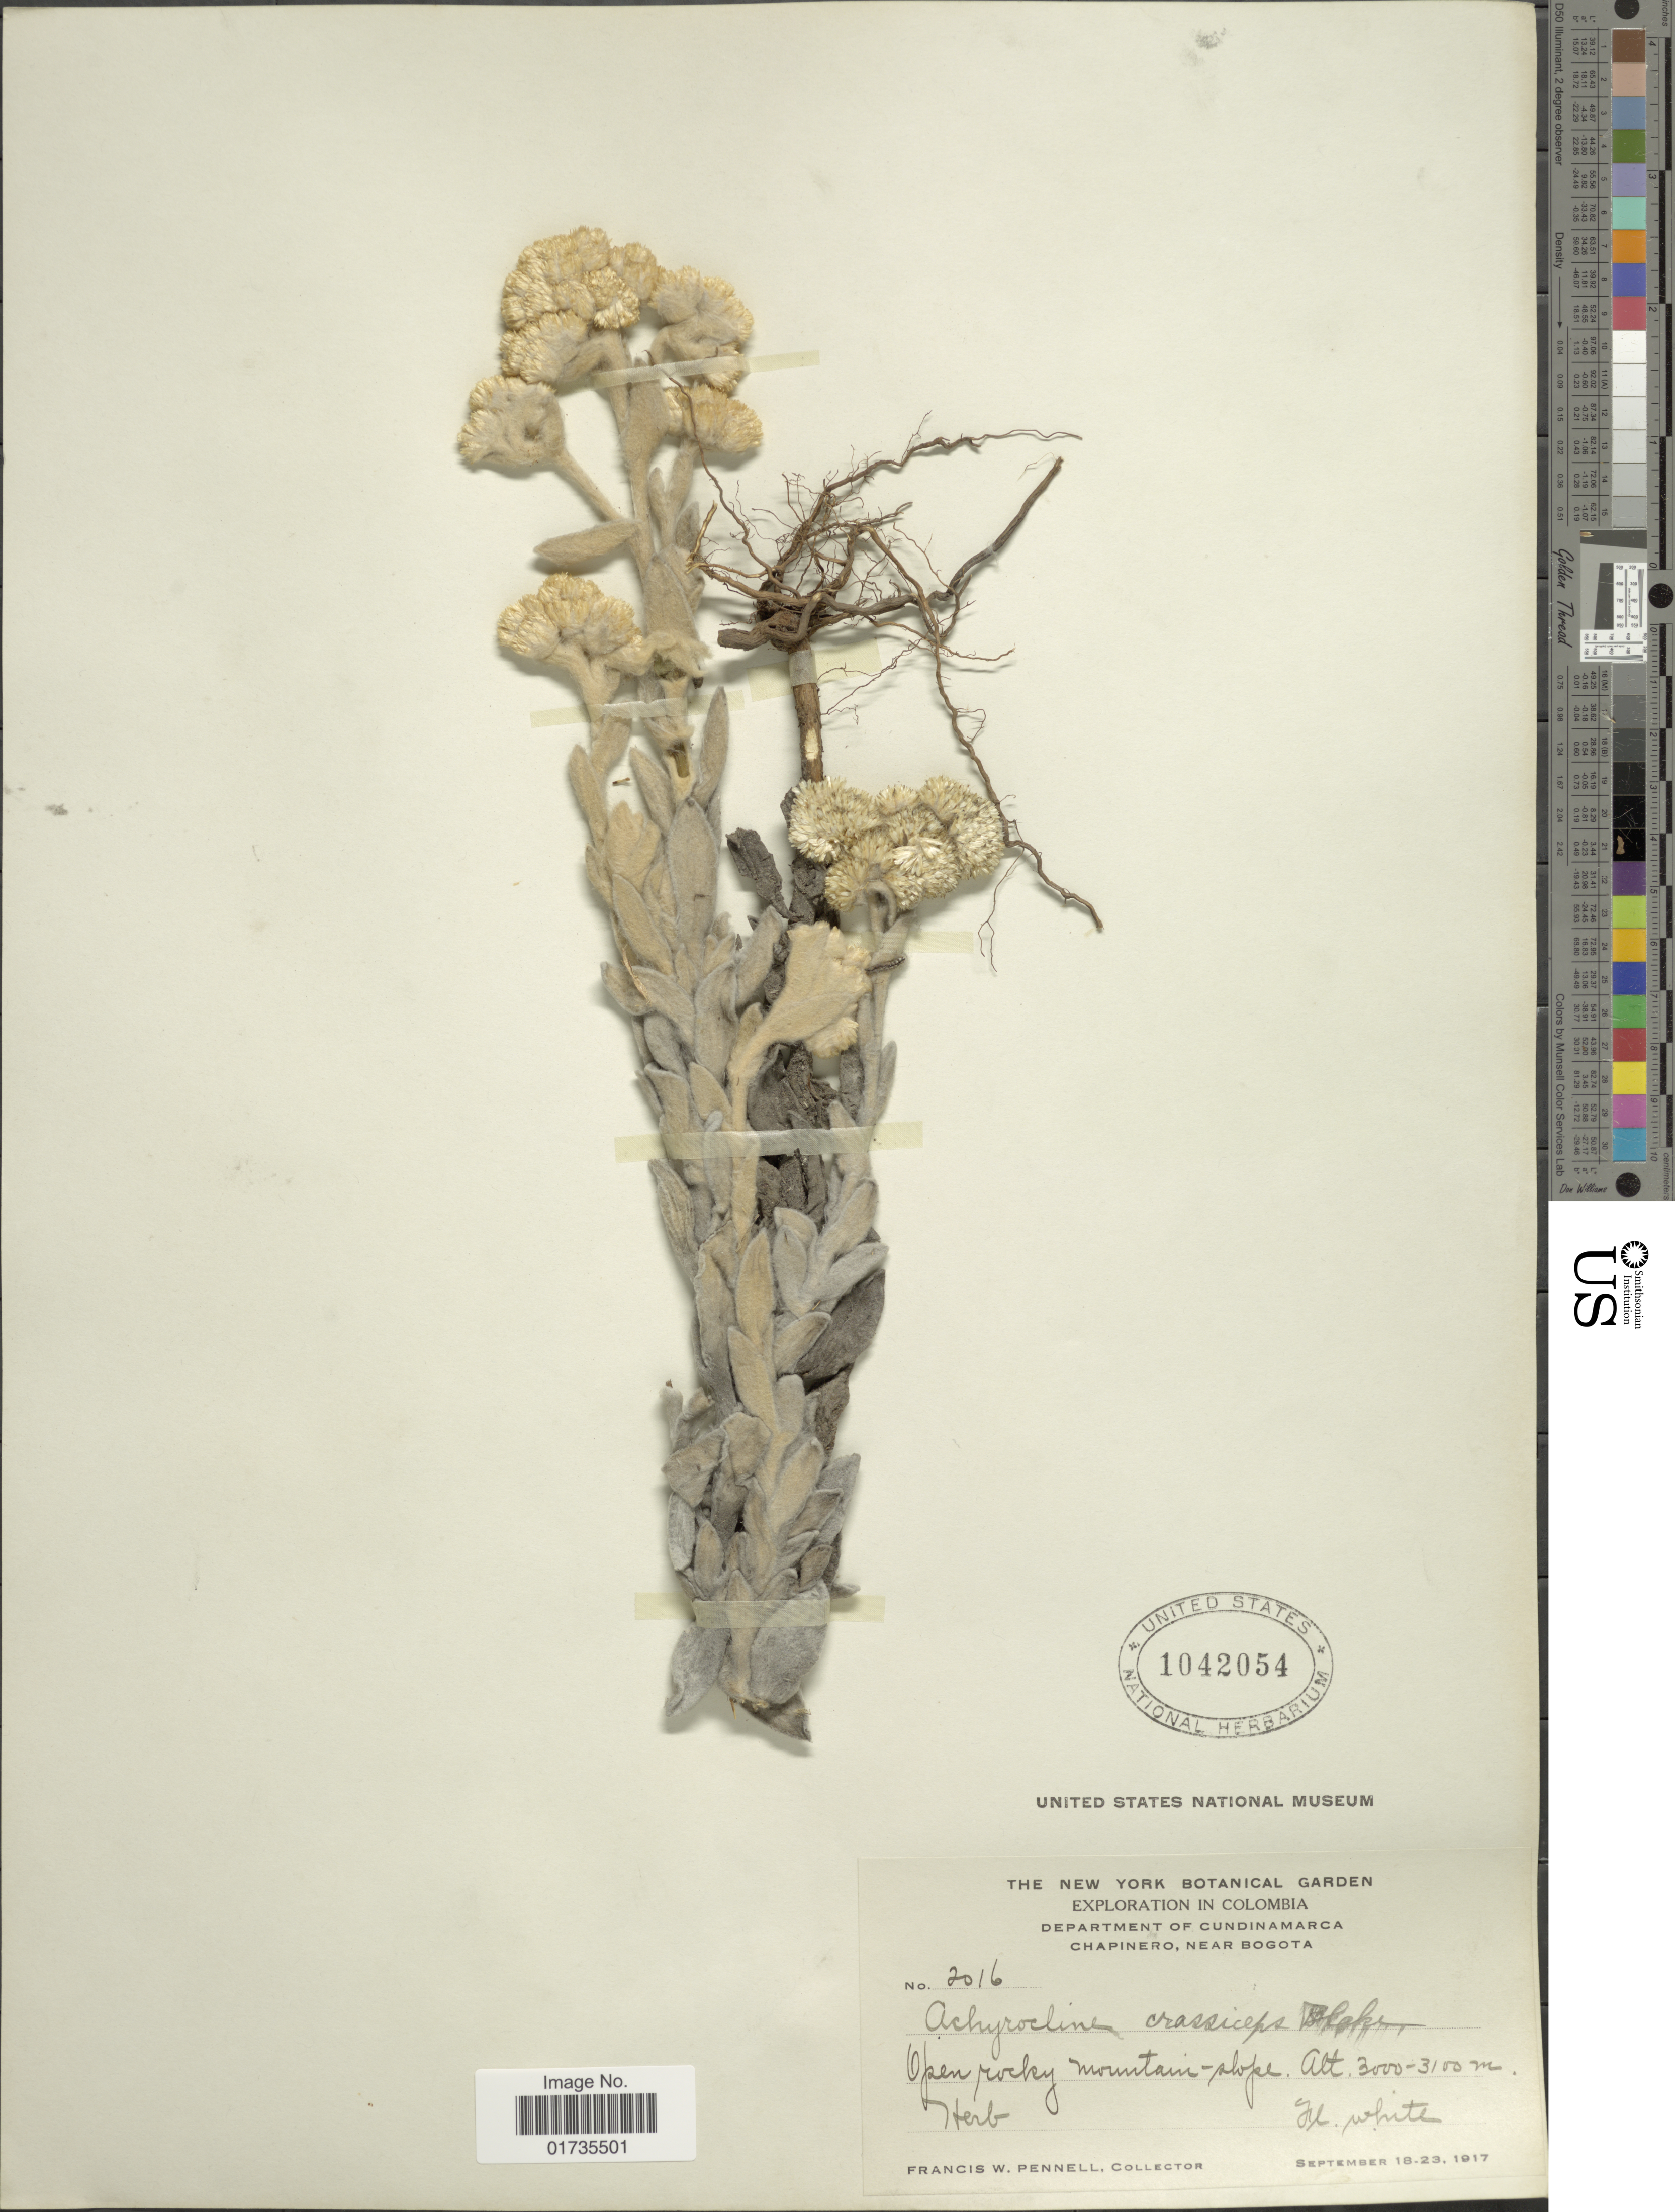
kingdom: Plantae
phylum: Tracheophyta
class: Magnoliopsida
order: Asterales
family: Asteraceae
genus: Achyrocline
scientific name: Achyrocline crassiceps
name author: S.F. Blake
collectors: F. W. Pennell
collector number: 2016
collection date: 1917-09-18/1917-09-23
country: Colombia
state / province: Cundinamarca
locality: Chapinero, near Bogota. Open rocky mountain-slope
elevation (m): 3000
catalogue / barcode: US 1042054